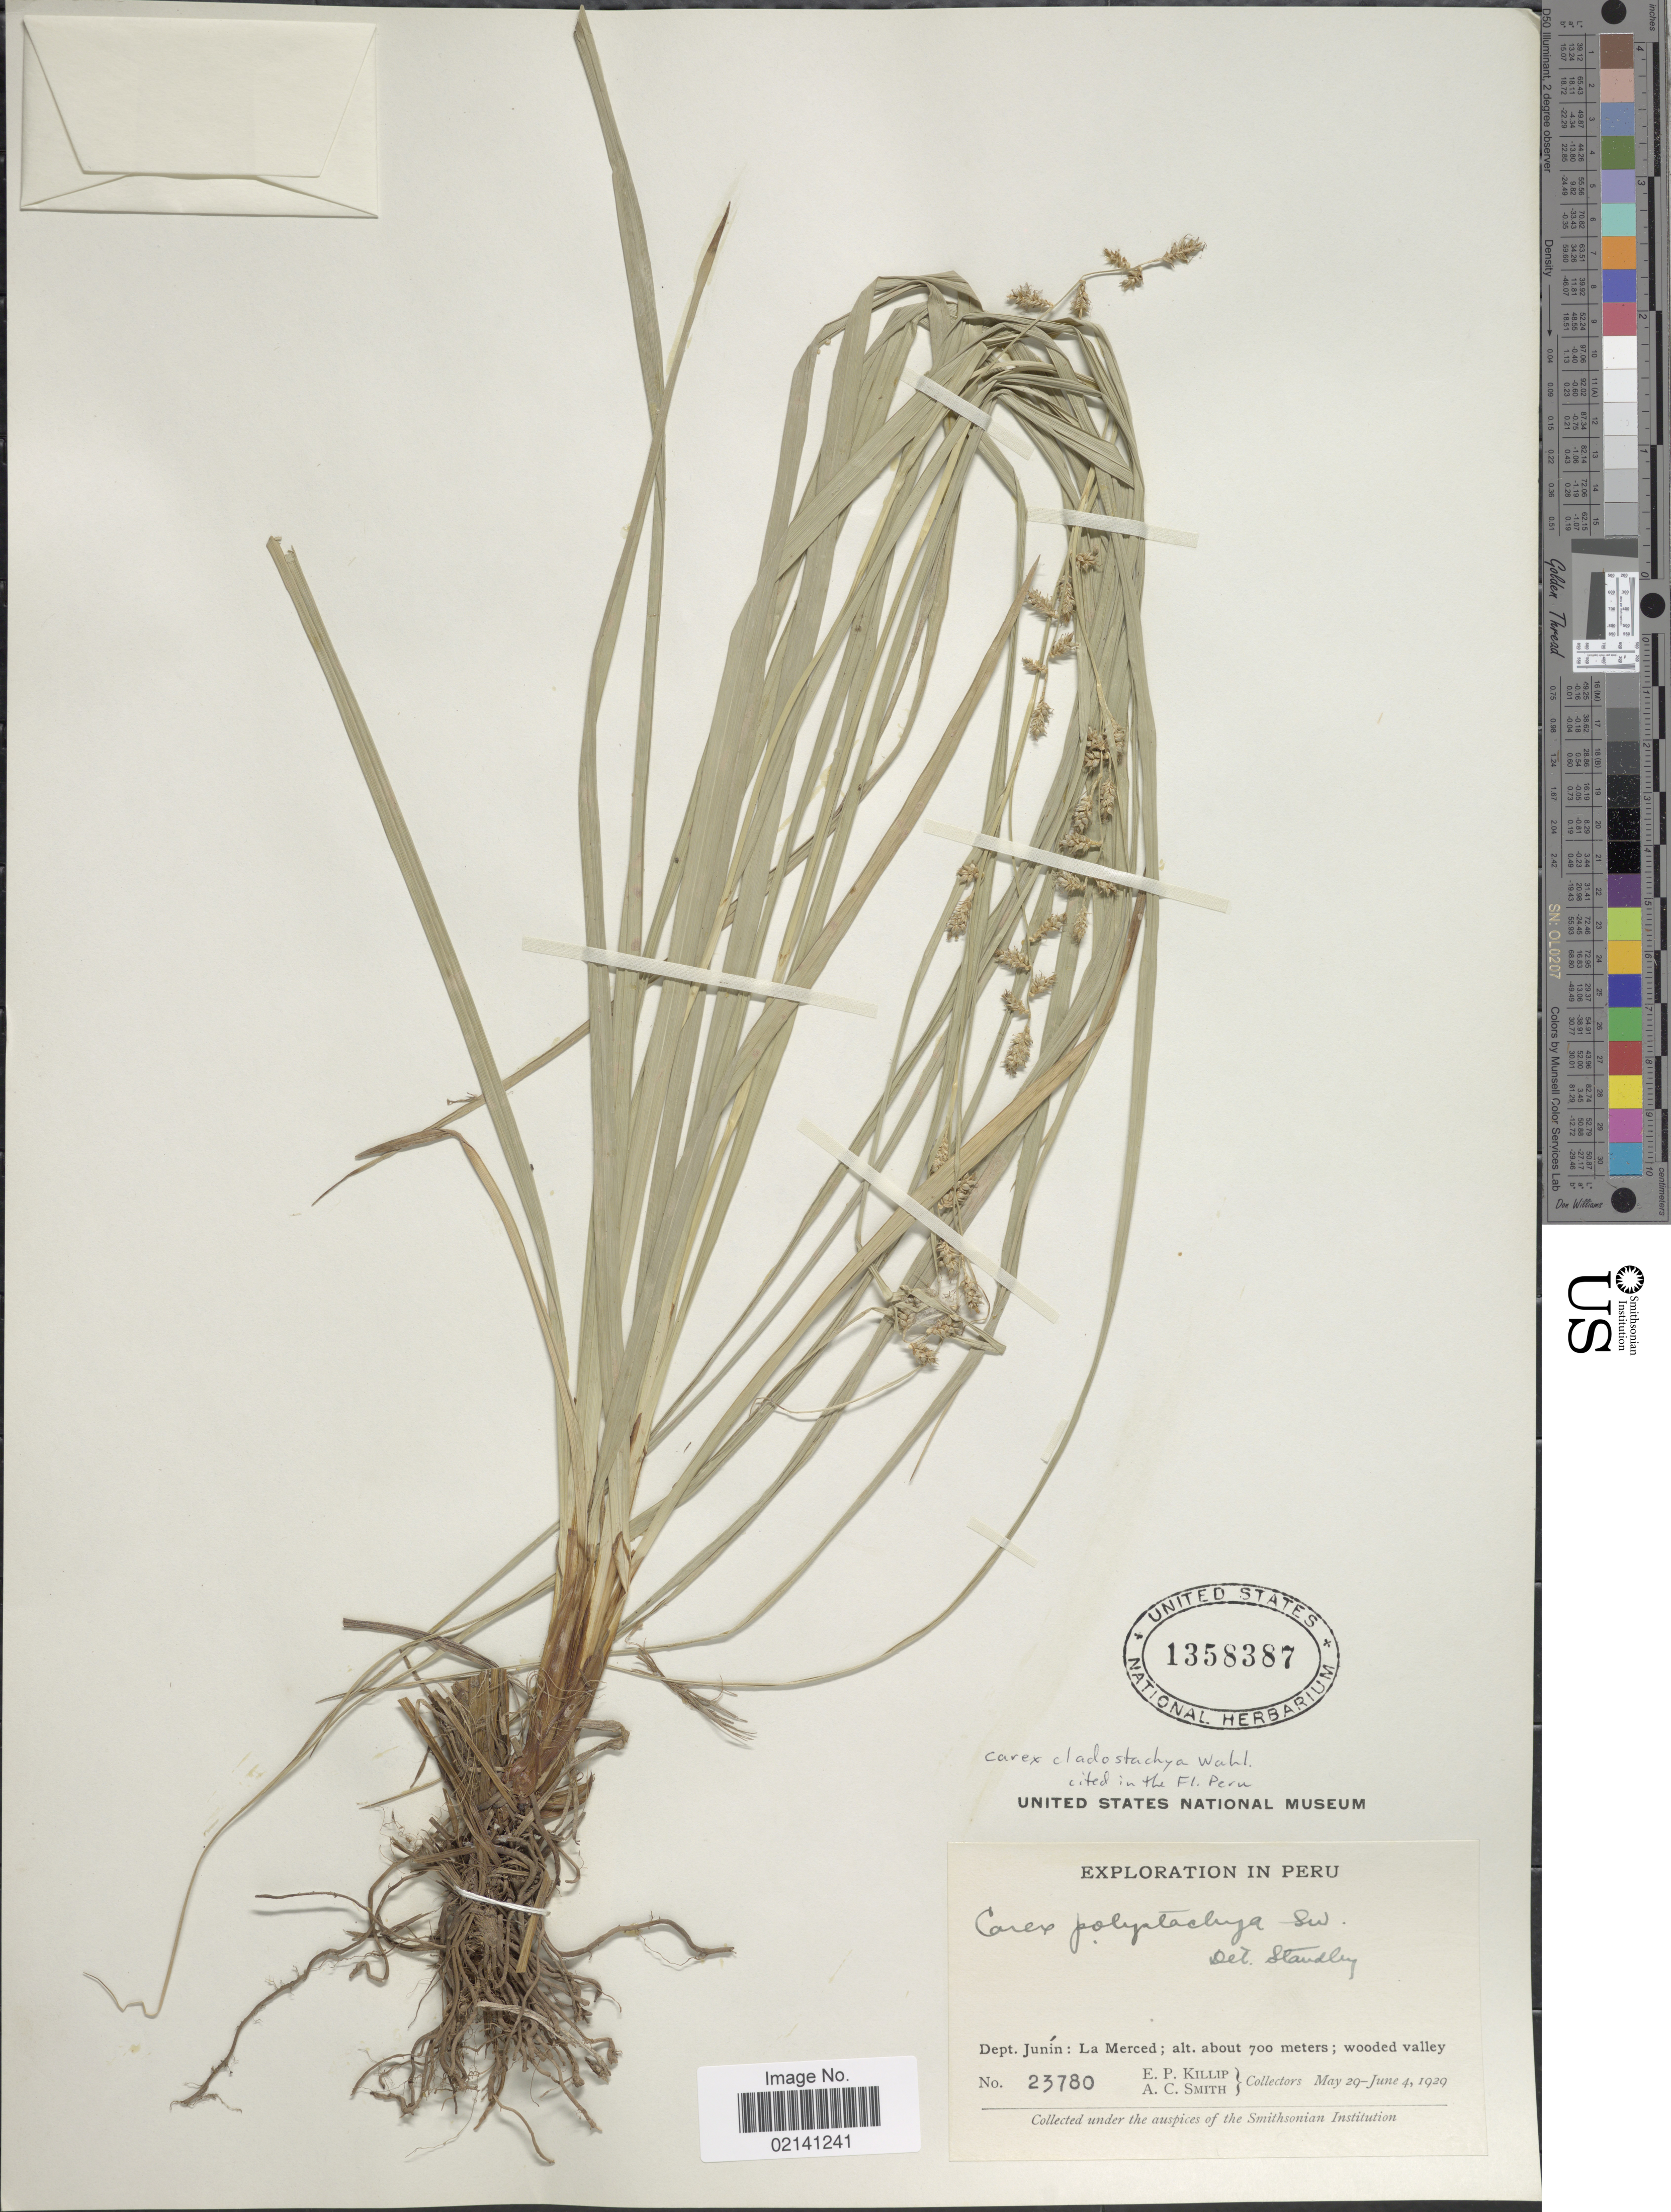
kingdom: Plantae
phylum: Tracheophyta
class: Liliopsida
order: Poales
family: Cyperaceae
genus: Carex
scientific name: Carex polystachya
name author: Sw. ex Wahlenb.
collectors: E. P. Killip & A. C. Smith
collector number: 23780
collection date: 1929-05-29/1929-06-04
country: Peru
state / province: Junín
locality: La Merced; wooded valley.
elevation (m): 700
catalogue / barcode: US 1358387